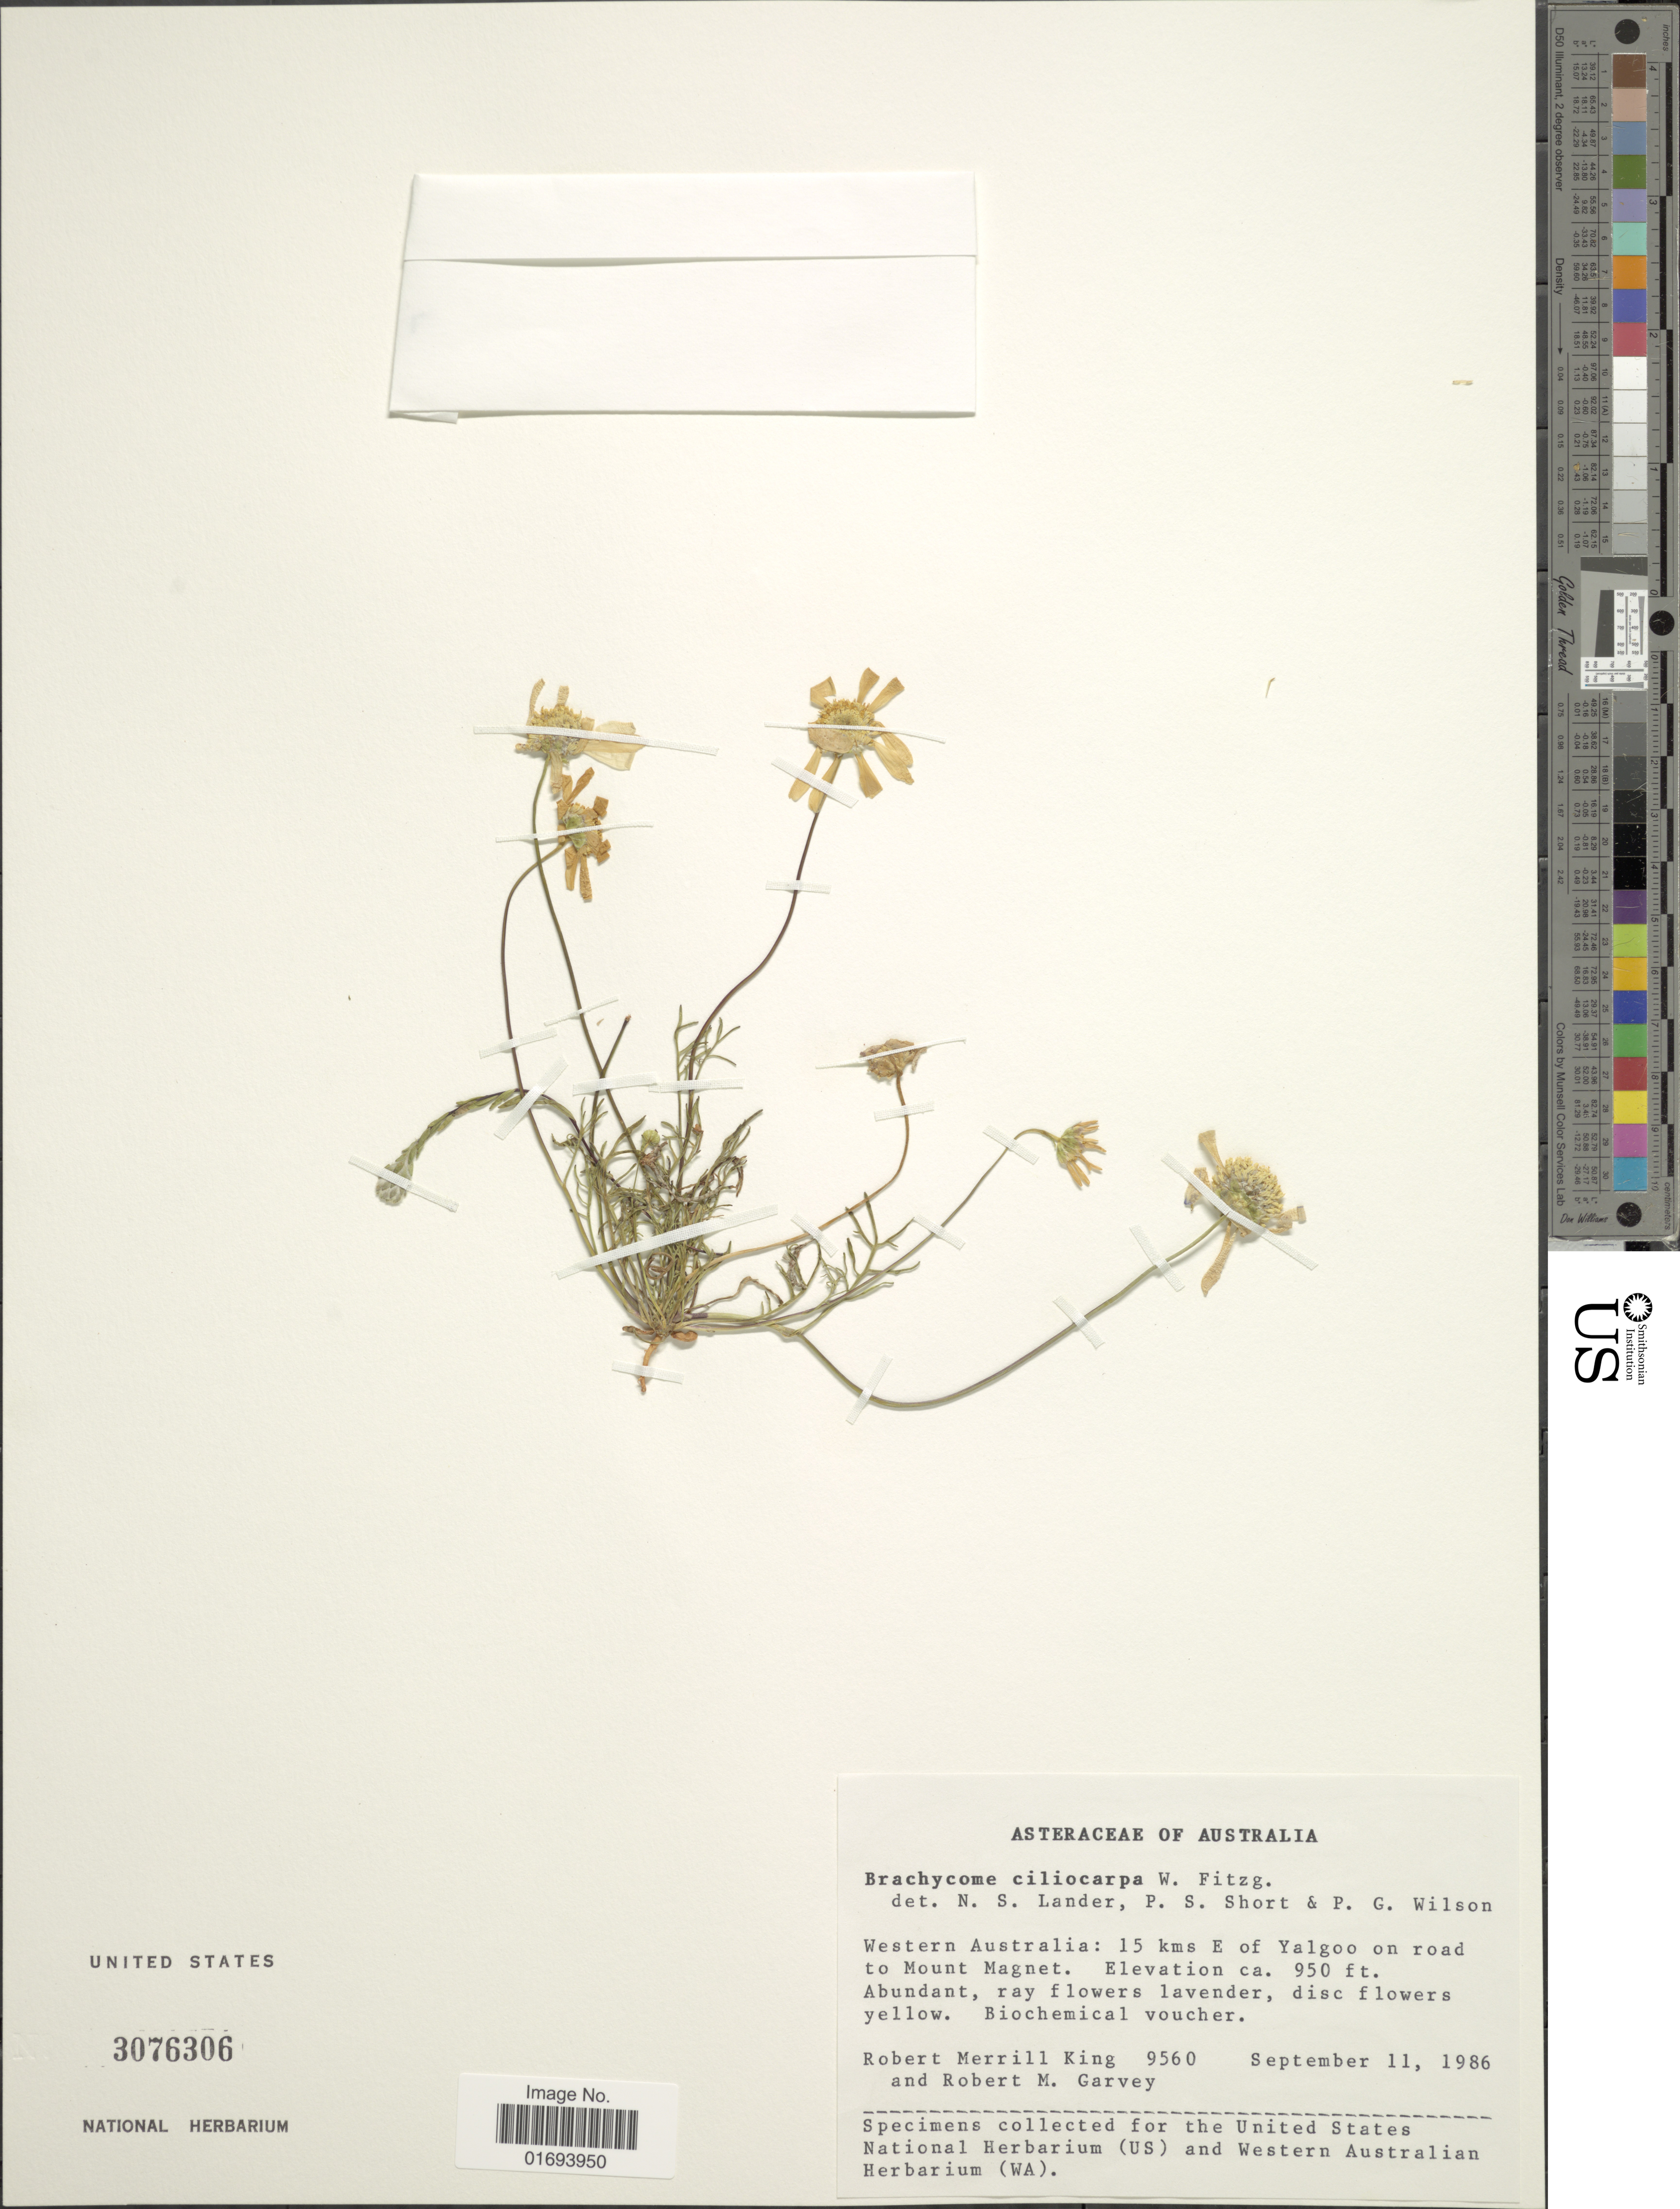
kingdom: Plantae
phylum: Tracheophyta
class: Magnoliopsida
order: Asterales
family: Asteraceae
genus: Brachyscome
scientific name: Brachyscome ciliocarpa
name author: W. Fitzg.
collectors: R. M. King & R. Garvey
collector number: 9560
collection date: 1986-09-11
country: Australia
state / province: Western Australia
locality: Western Australia: 15 kms E of Yalgoo on road to Mount Magnet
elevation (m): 290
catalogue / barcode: US 3076306